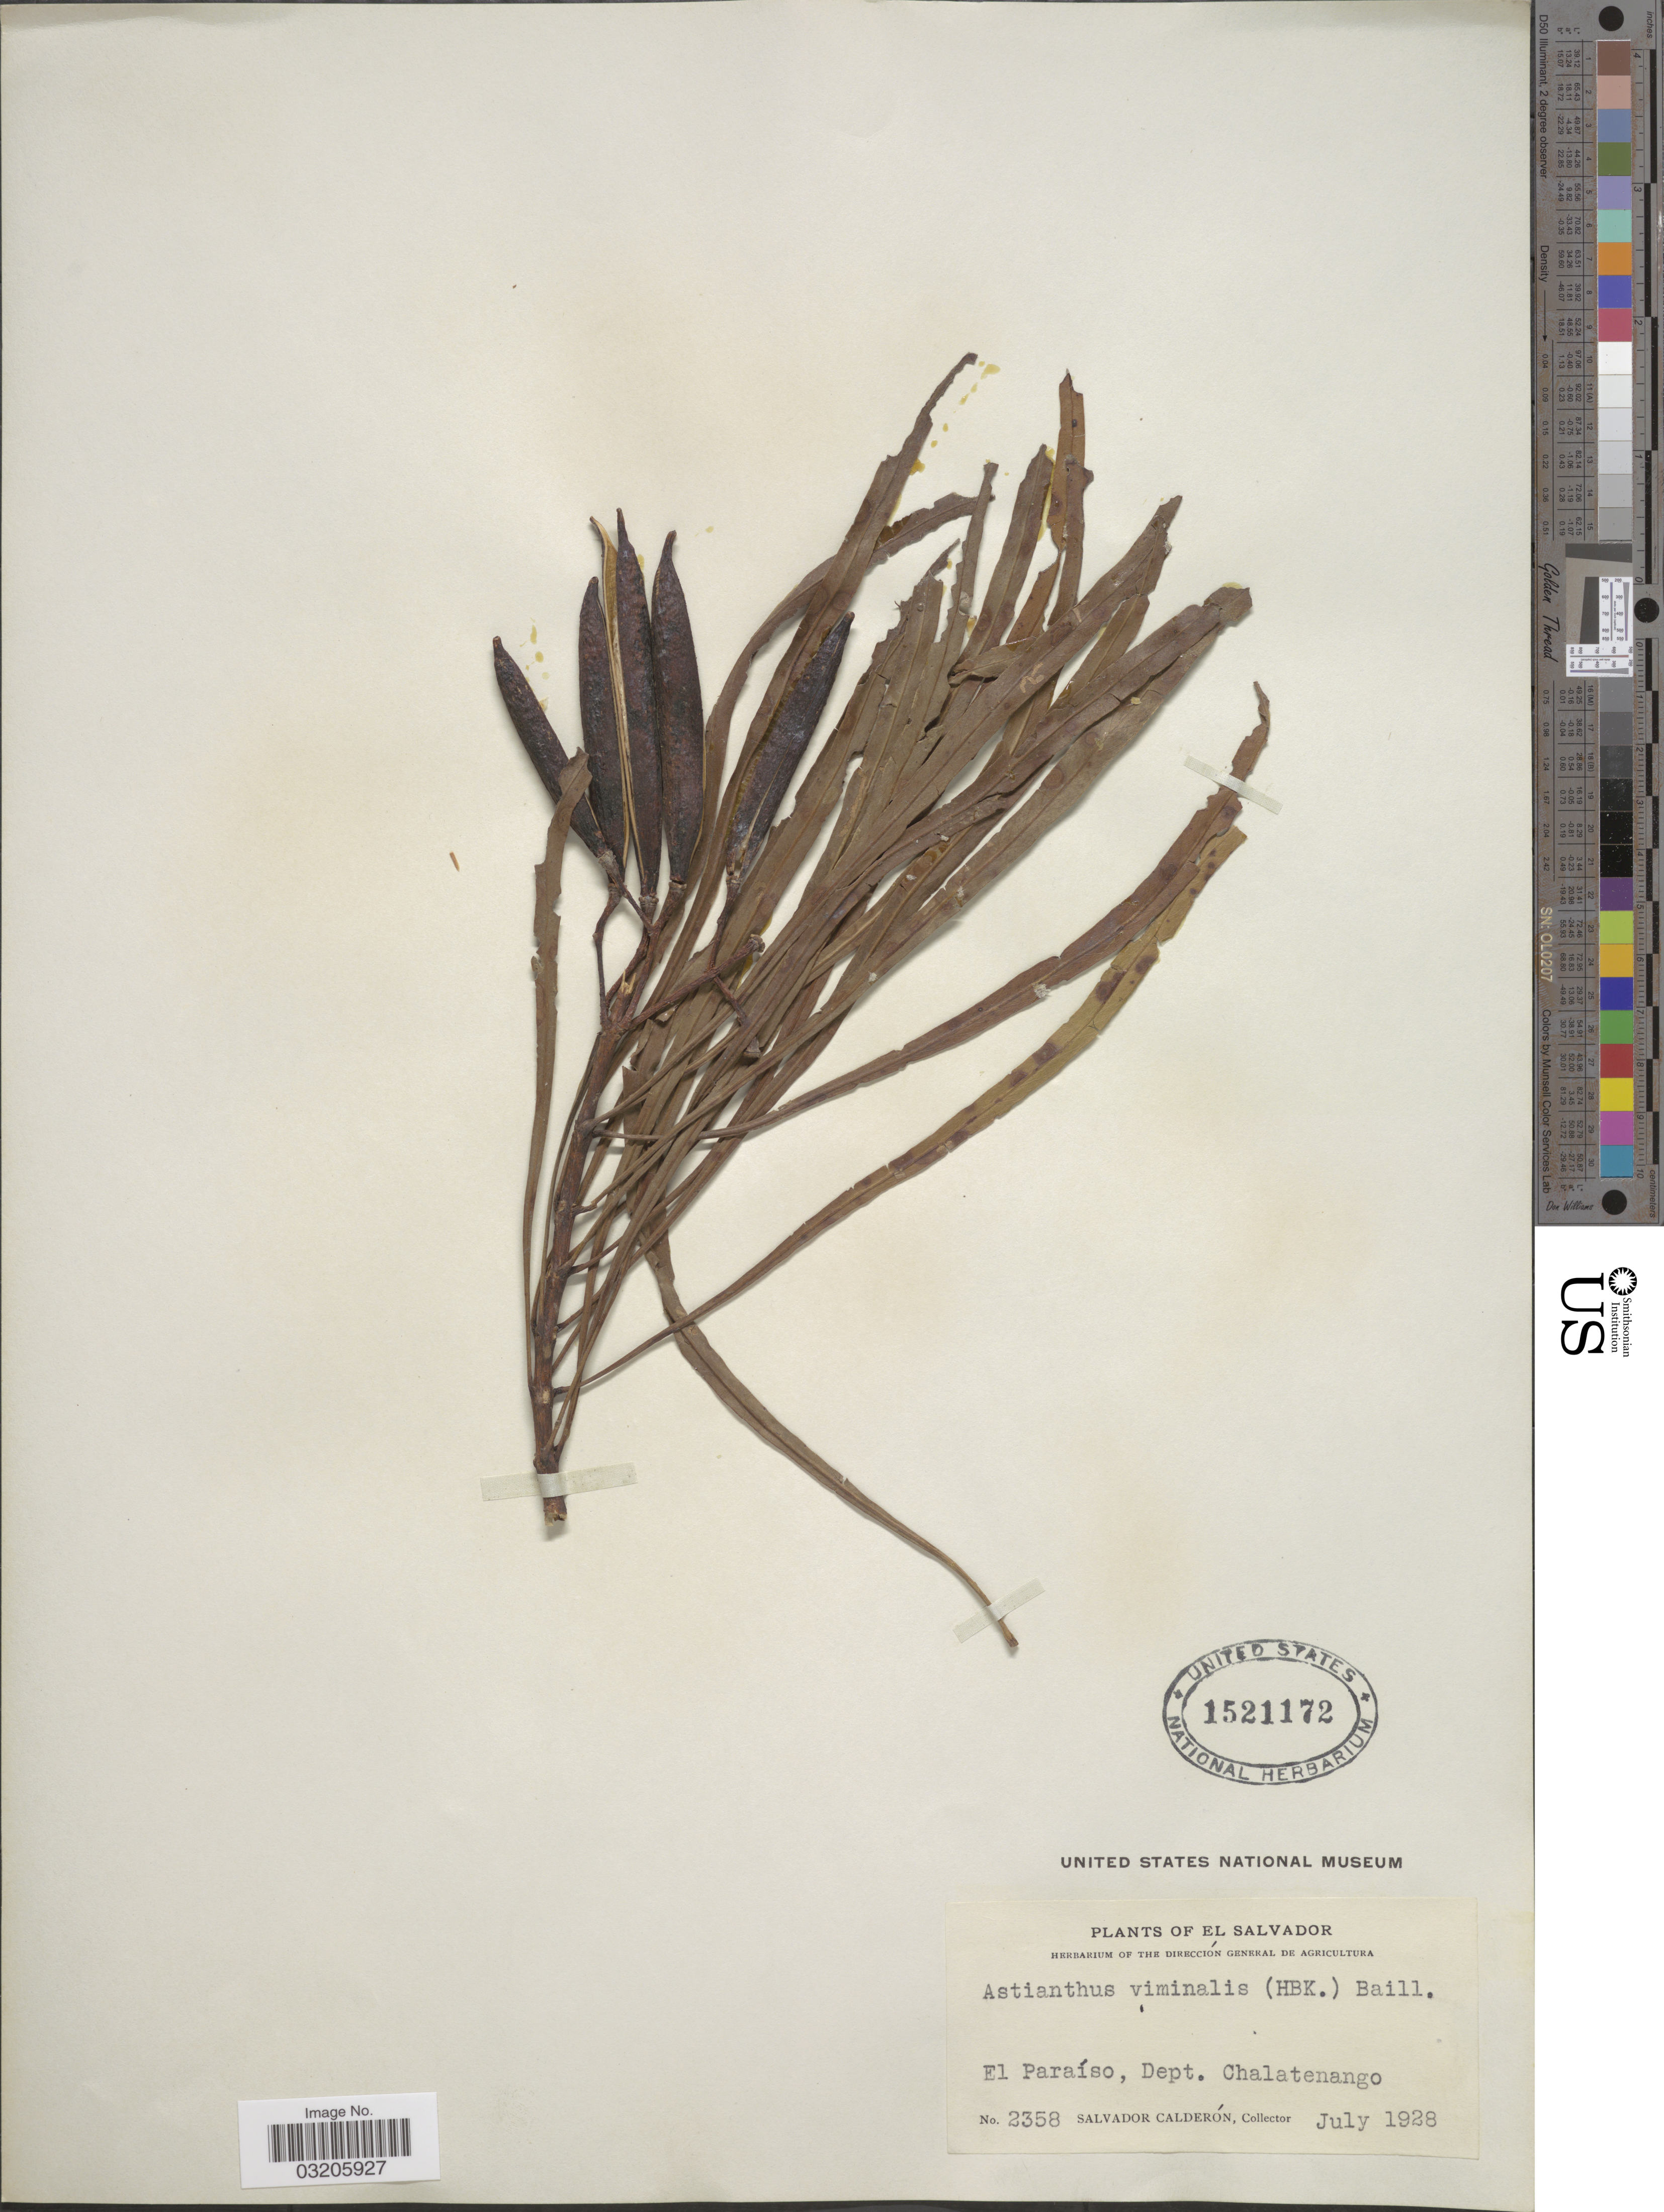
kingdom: Plantae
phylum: Tracheophyta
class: Magnoliopsida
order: Lamiales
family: Bignoniaceae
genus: Astianthus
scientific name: Astianthus viminalis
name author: (Kunth) Baill.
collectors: S. Calderón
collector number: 2358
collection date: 1928-07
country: Honduras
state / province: El Paraíso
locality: Dept. Chalatenango.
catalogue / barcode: US 1521172